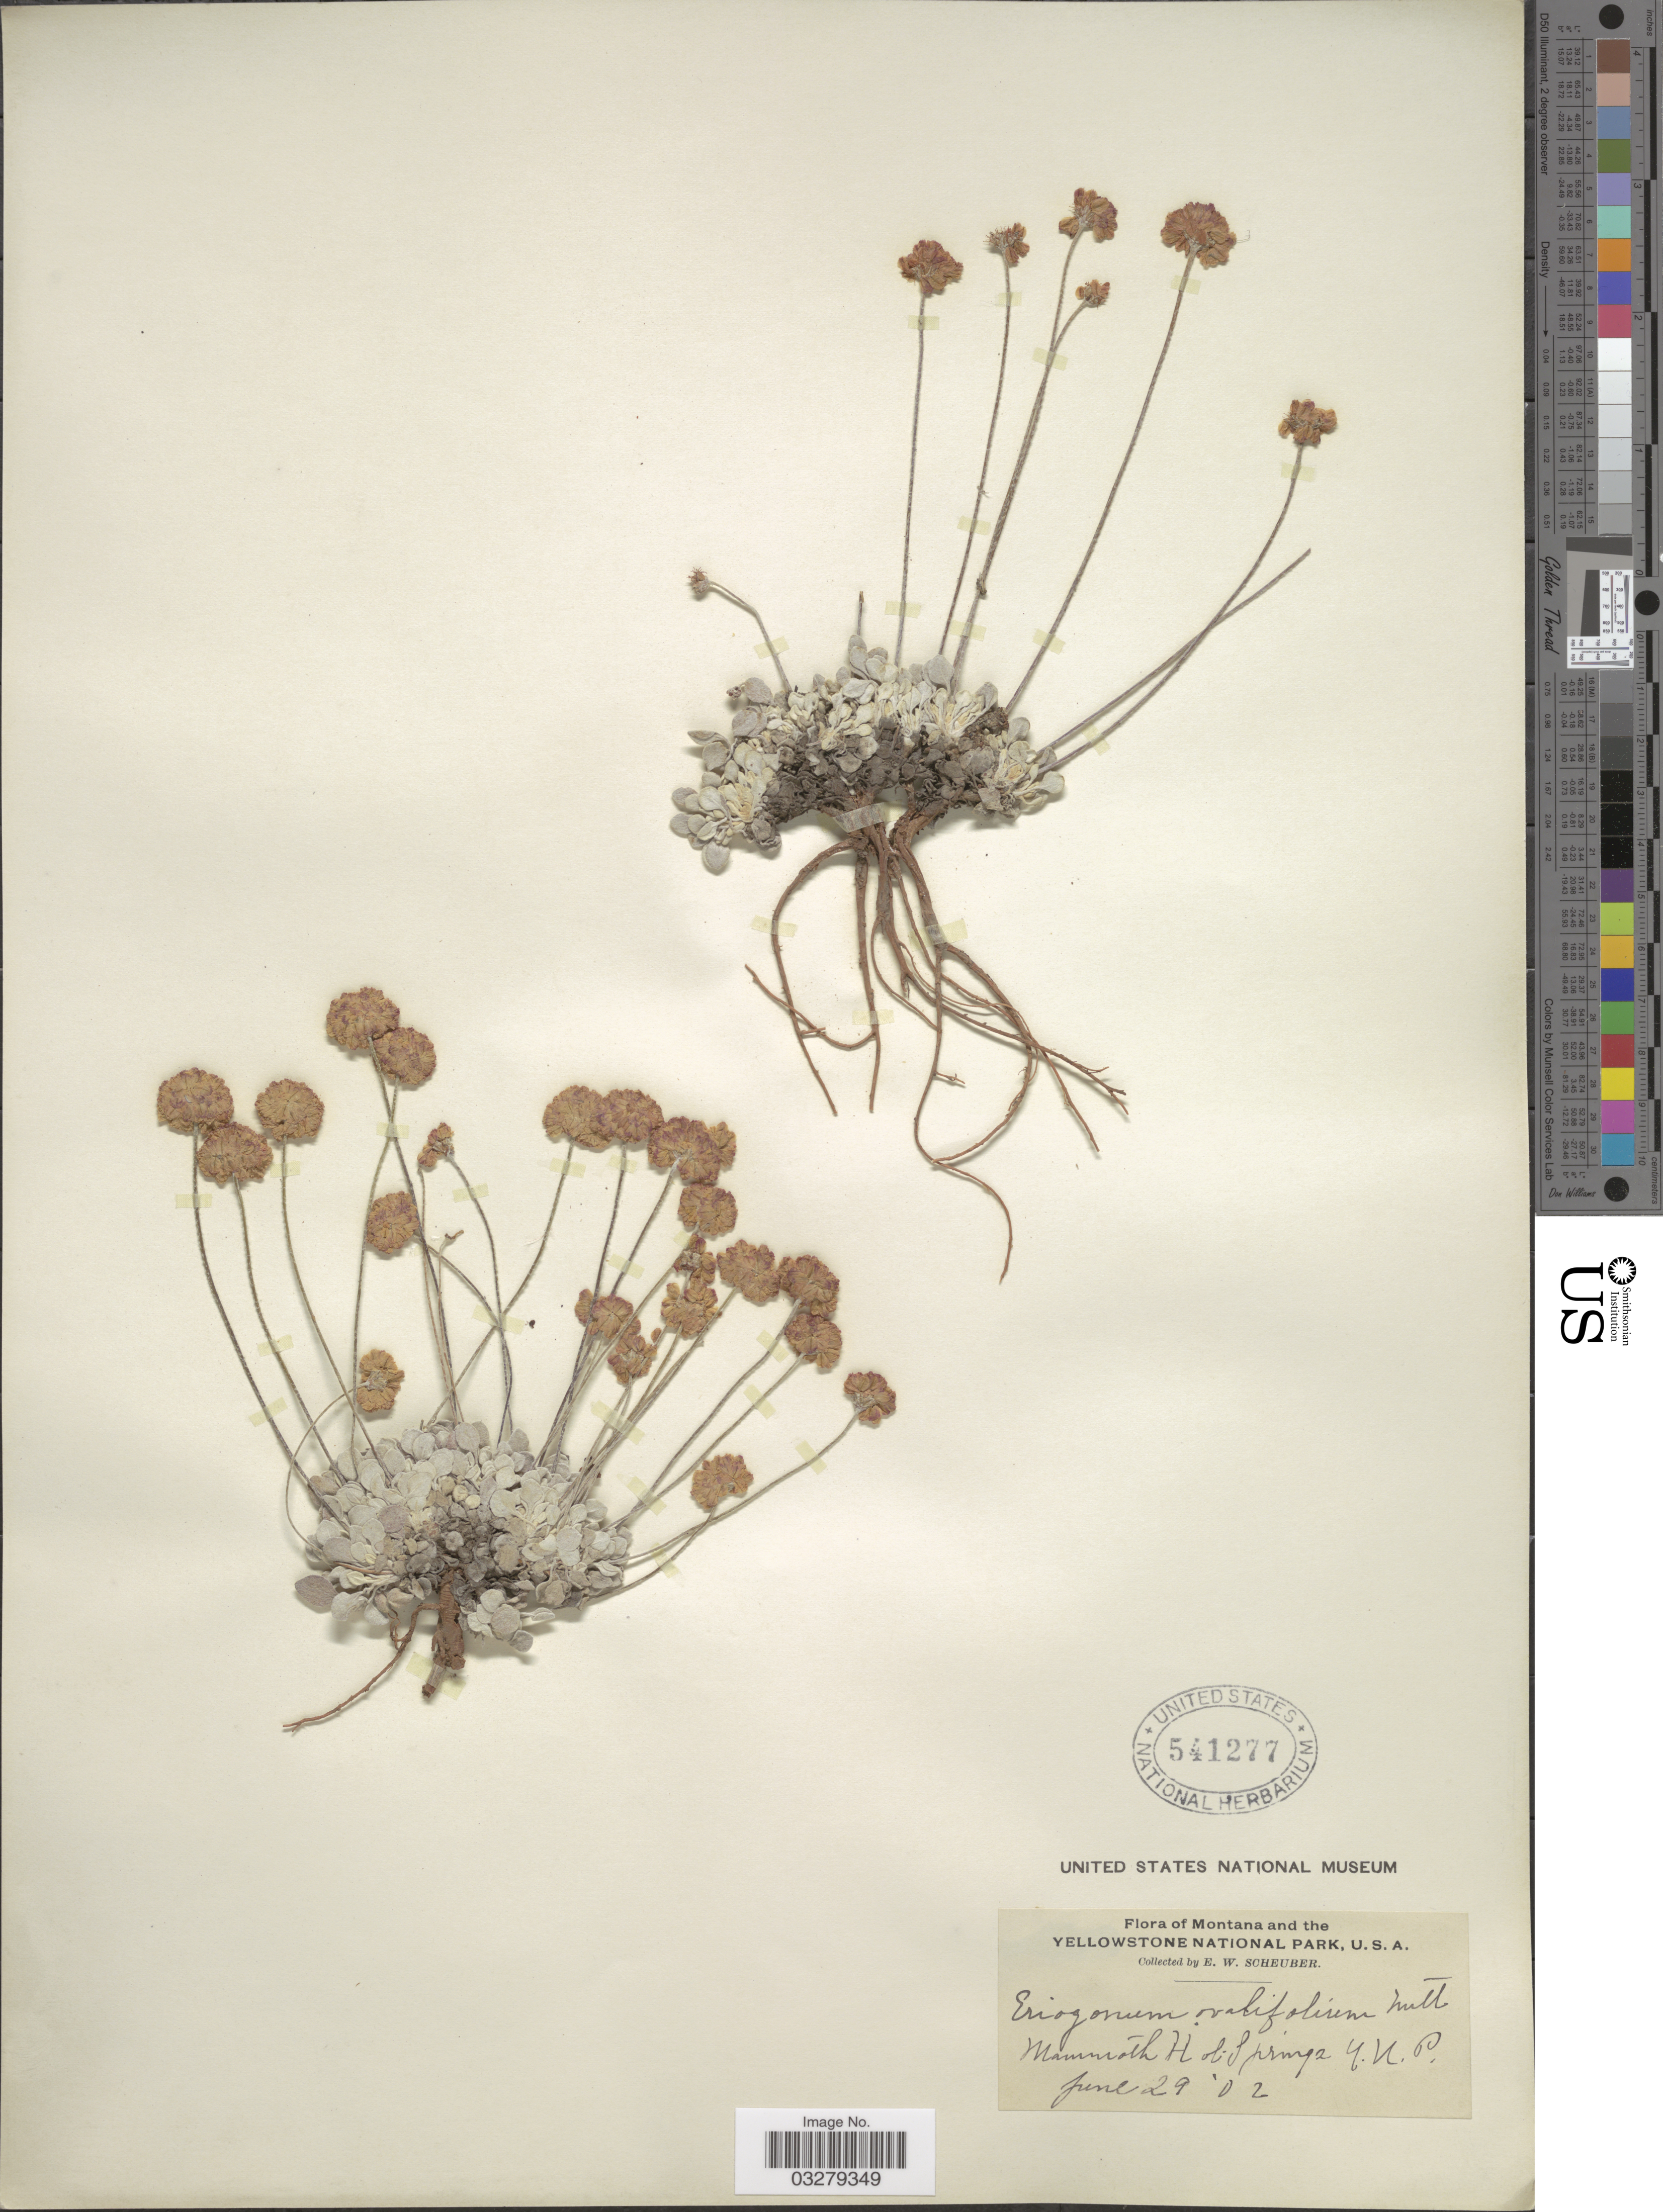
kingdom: Plantae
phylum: Tracheophyta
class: Magnoliopsida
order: Caryophyllales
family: Polygonaceae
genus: Eriogonum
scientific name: Eriogonum ovalifolium var. depressum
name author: Blank.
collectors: E. Scheuber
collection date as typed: Transcribed d/m/y: 29/6/2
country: United States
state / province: Montana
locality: Yellowstone National Park, Mammoth Hot Springs.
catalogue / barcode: US 541277